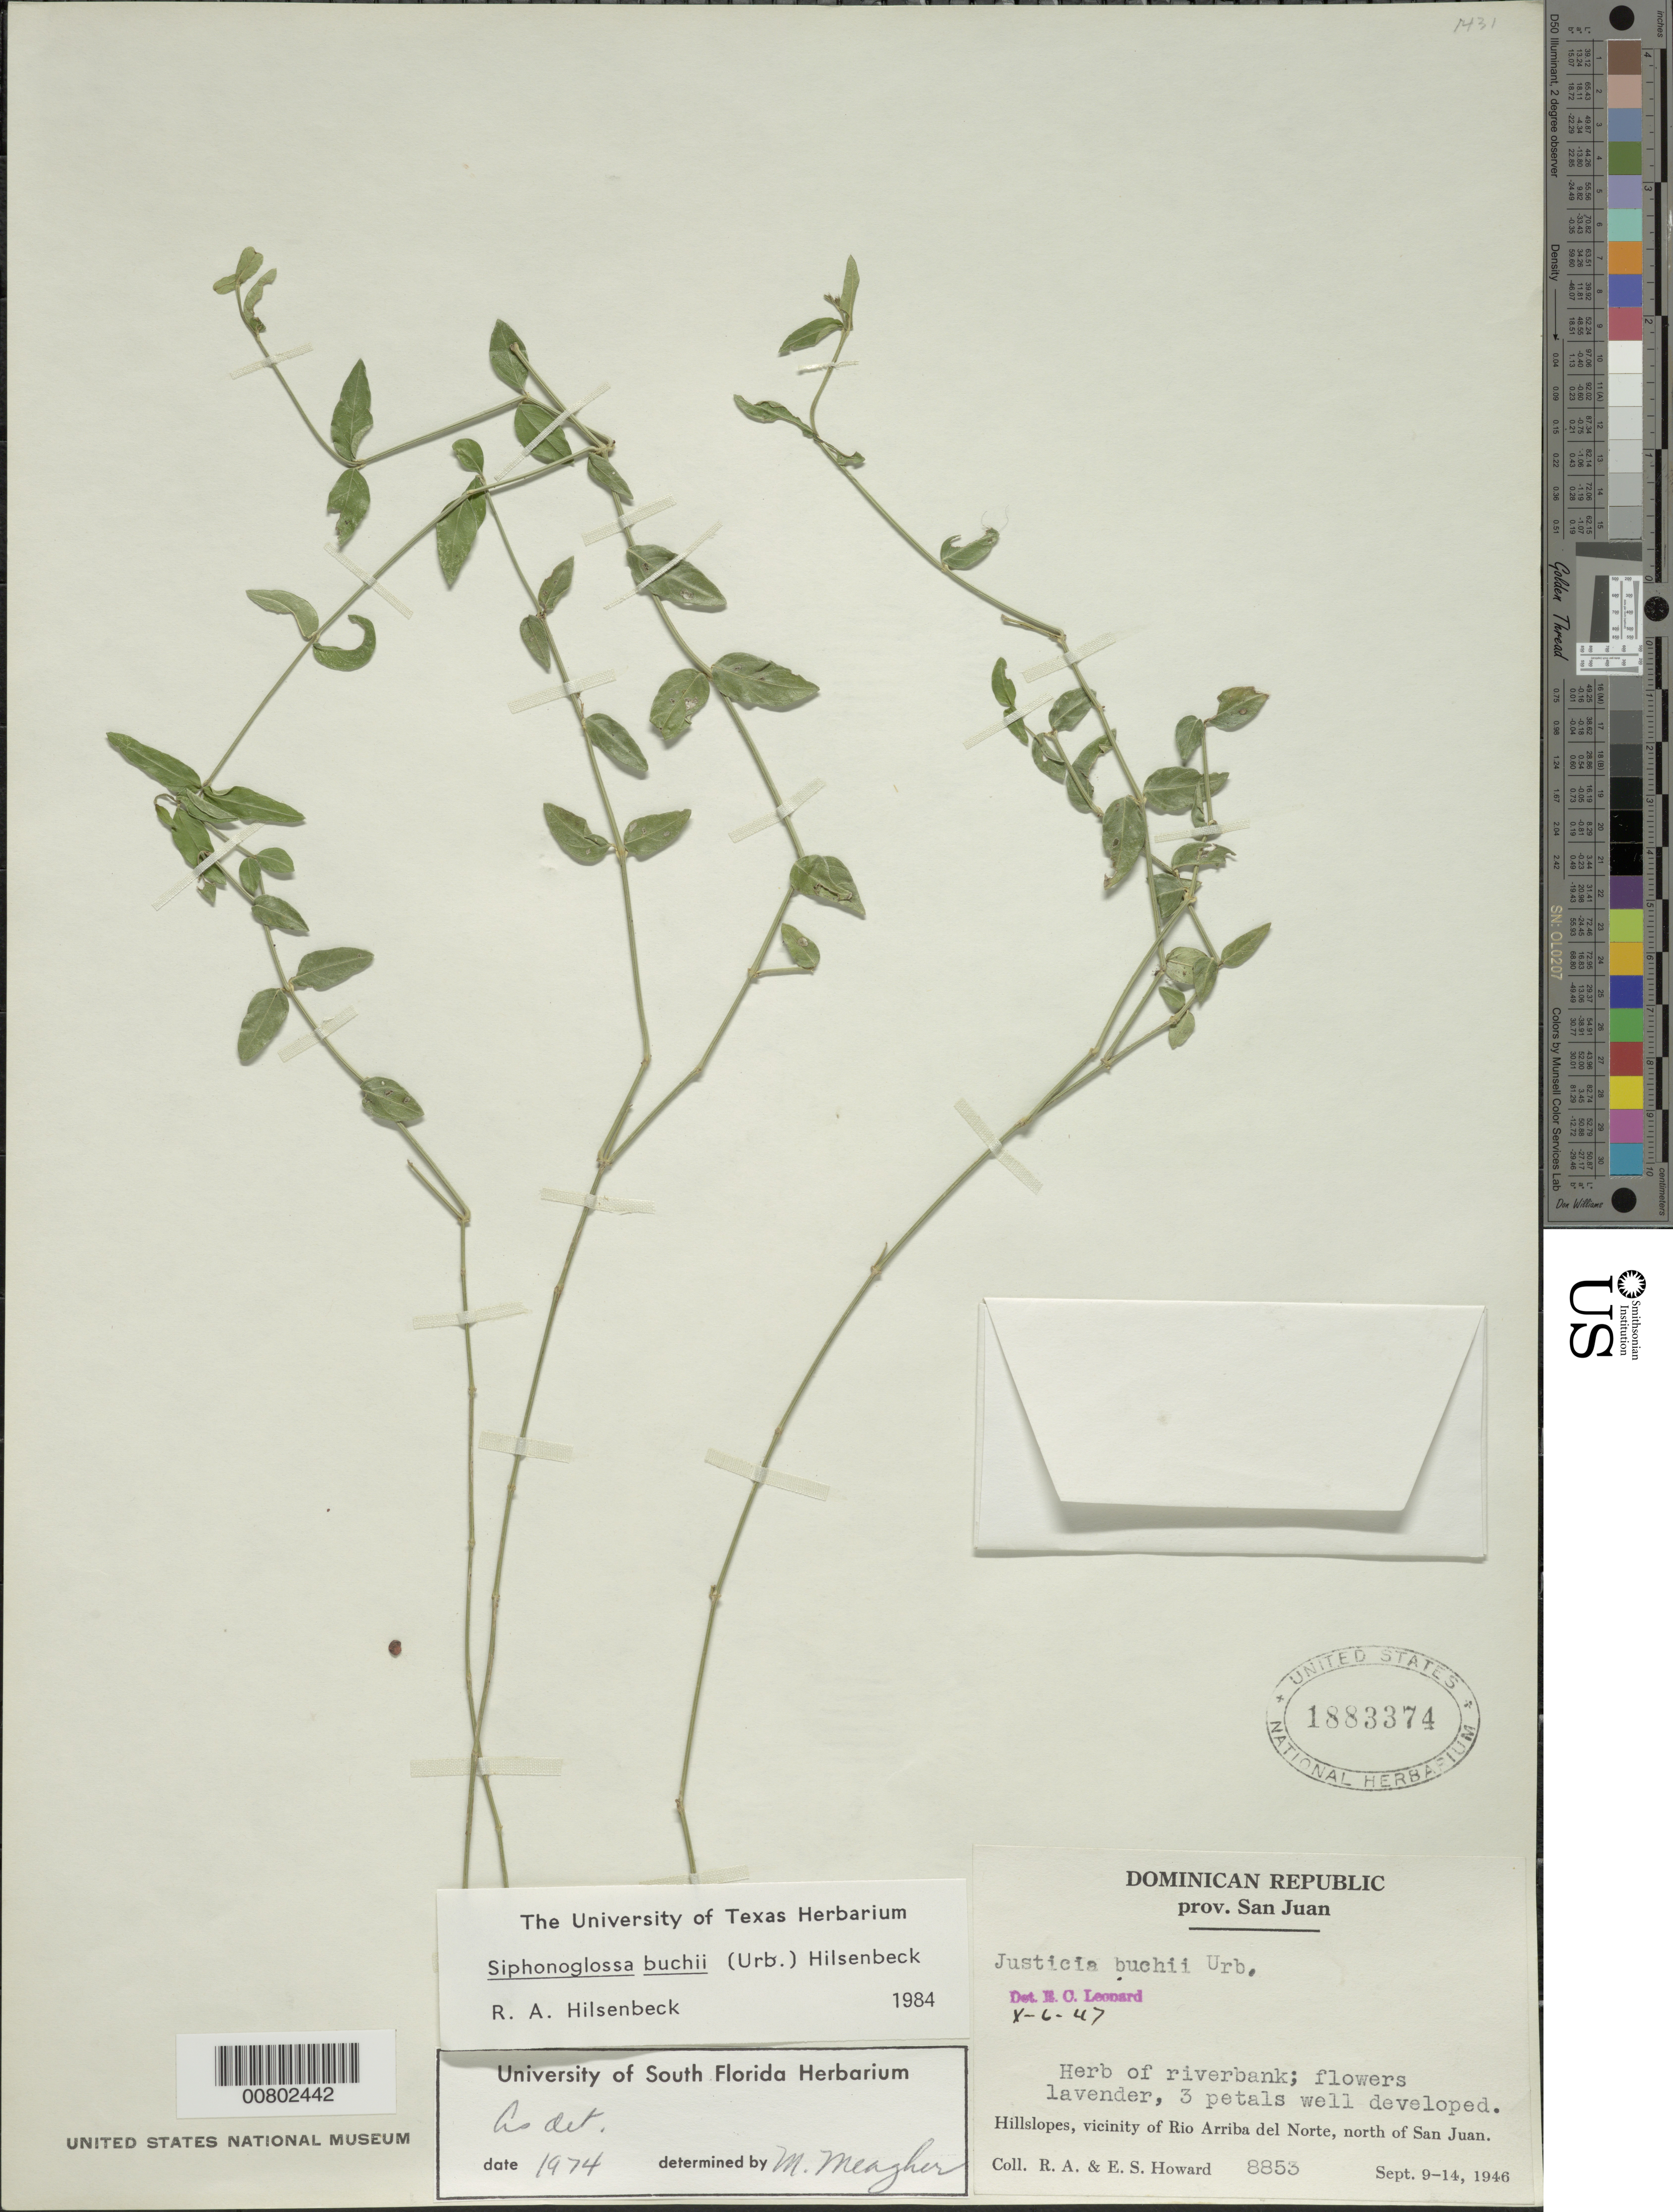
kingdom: Plantae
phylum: Tracheophyta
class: Magnoliopsida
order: Lamiales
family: Acanthaceae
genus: Justicia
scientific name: Justicia buchii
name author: Urb.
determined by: Fisher, Amanda, (LOB), California State University, Long Beach (UNITED STATES)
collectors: R. A. Howard & E. S. Howard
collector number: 8853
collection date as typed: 09 Sep 1946 to 14 Sep 1946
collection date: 1946-09-09/1946-09-14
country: Dominican Republic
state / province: San Juan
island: Hispaniola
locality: Vicinity of Rio Arriba del Norte, north of SJ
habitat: Riverbank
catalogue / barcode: US 1883374